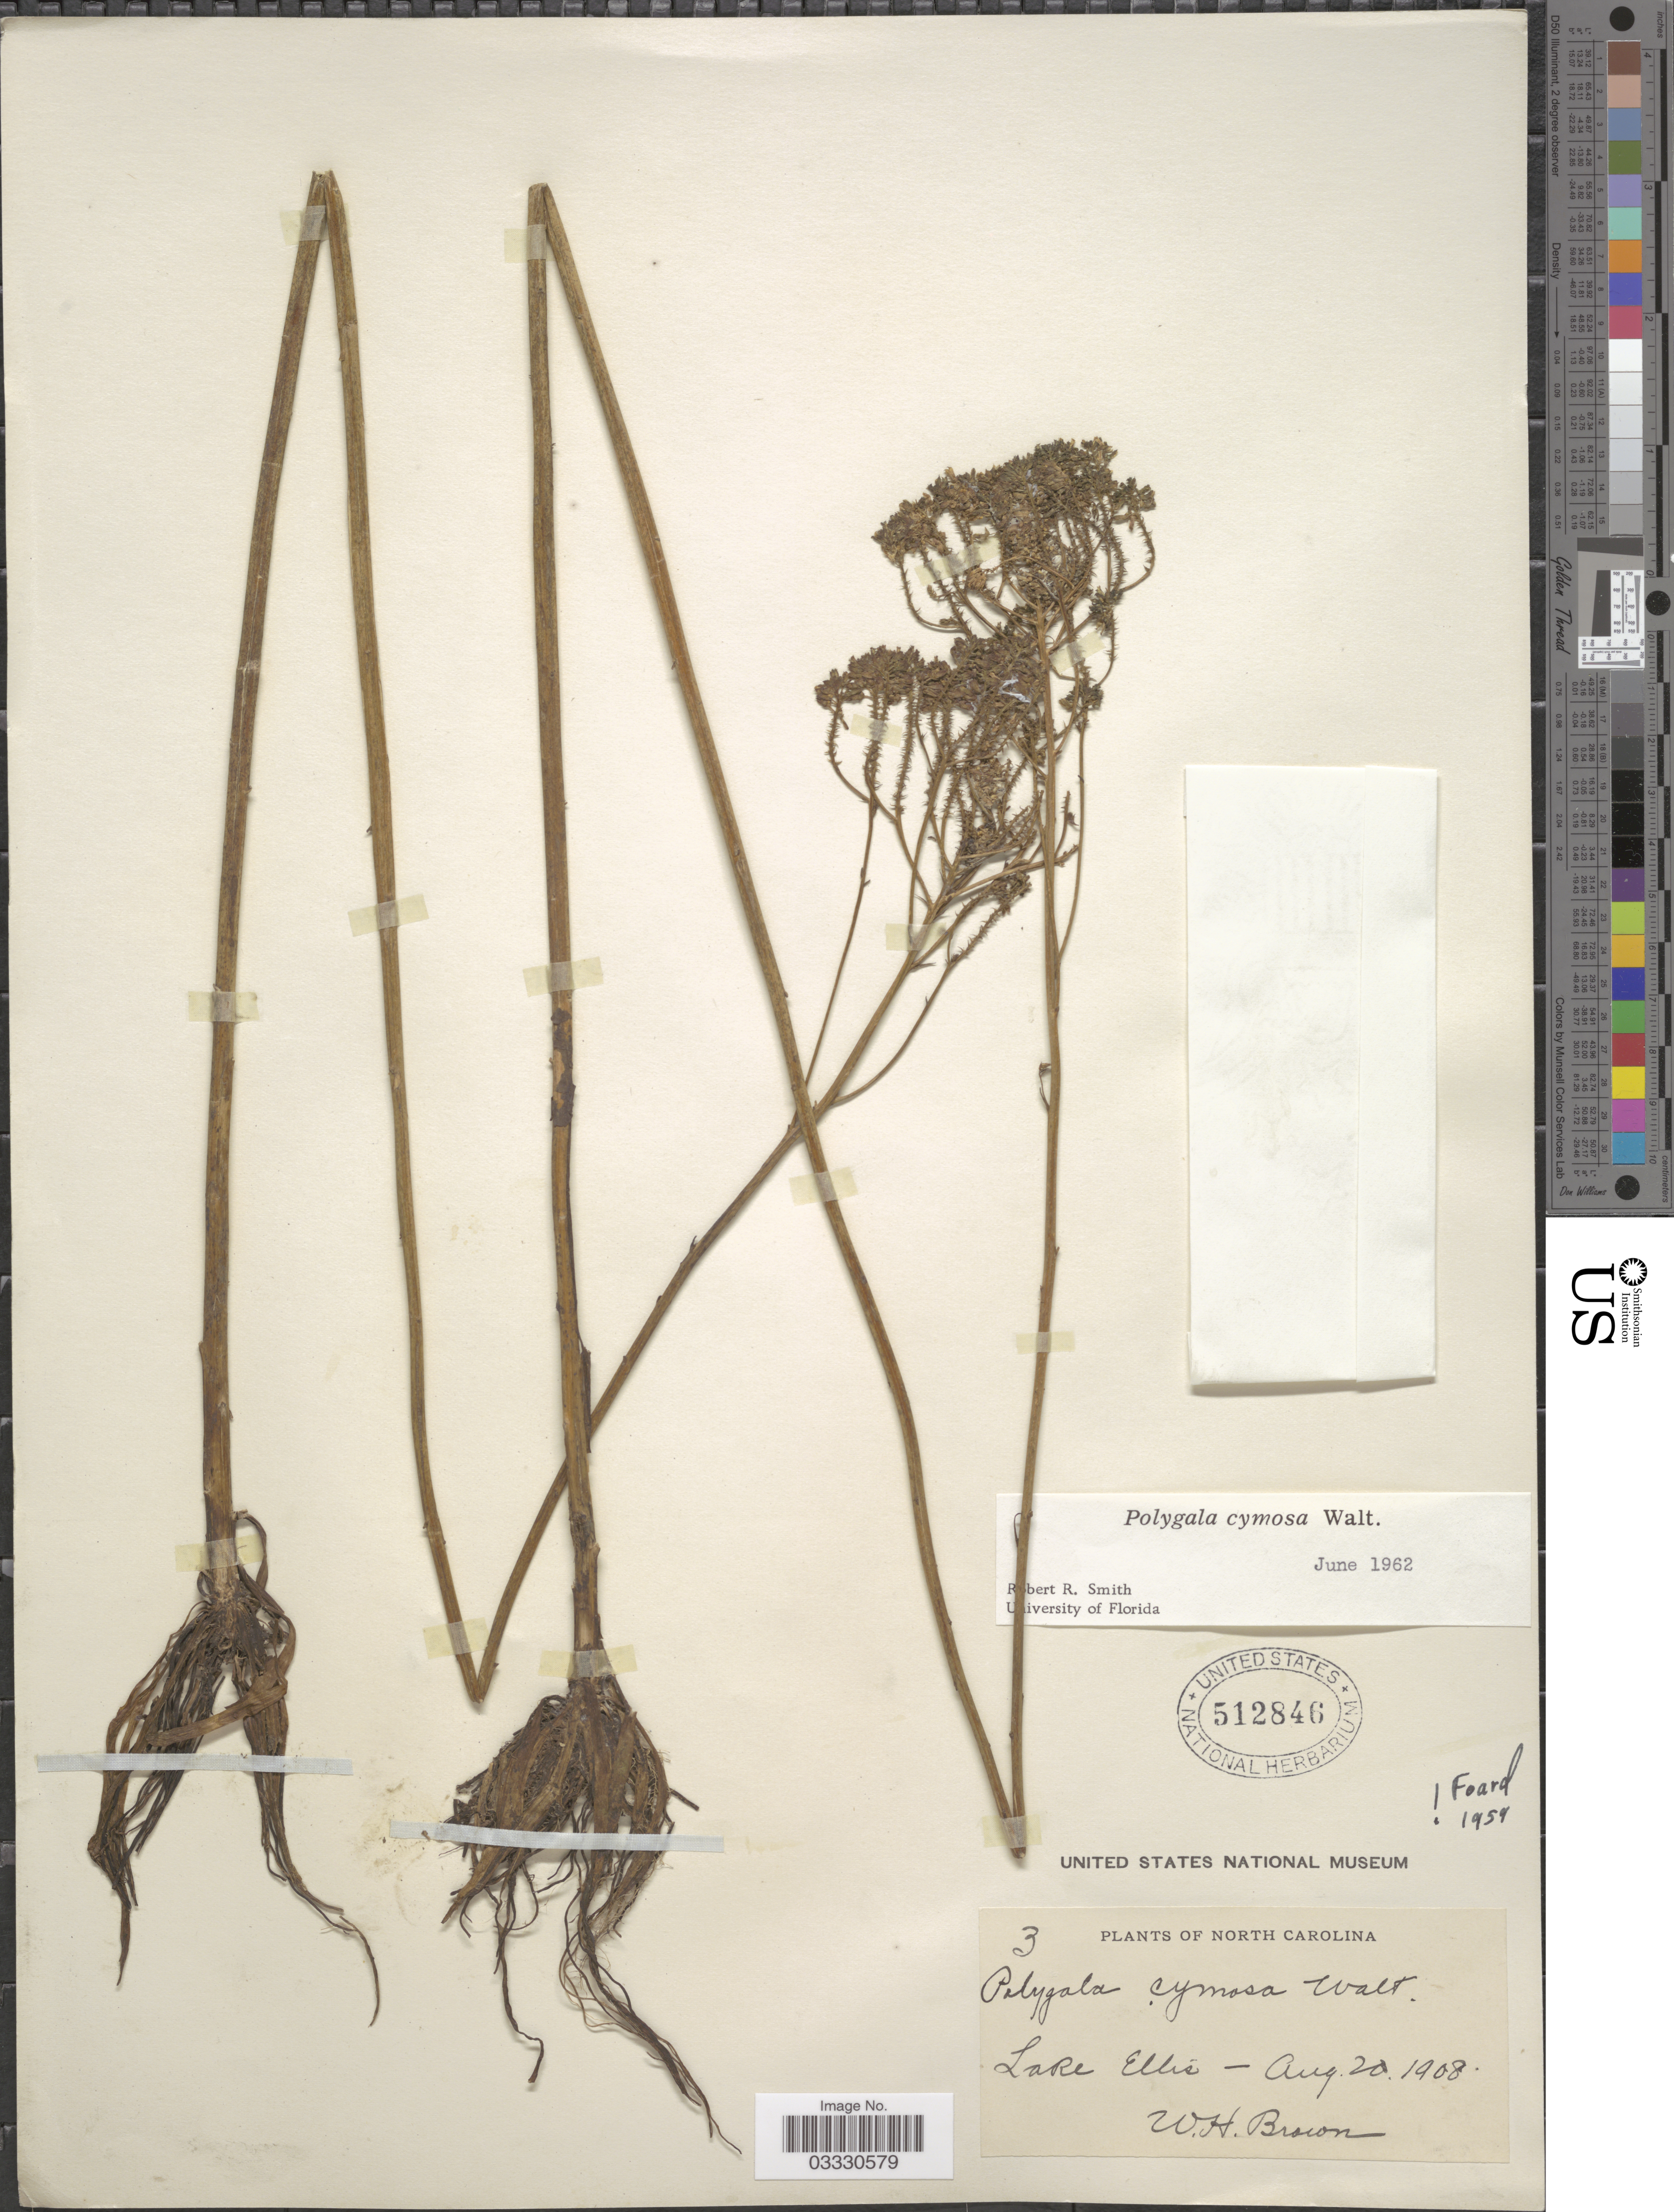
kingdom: Plantae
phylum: Tracheophyta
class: Magnoliopsida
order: Fabales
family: Polygalaceae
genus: Polygala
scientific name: Polygala cymosa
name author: Walter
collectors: W. H. Brown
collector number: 3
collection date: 1908-08-20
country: United States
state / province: North Carolina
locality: Lake Ellis.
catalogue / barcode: US 512846